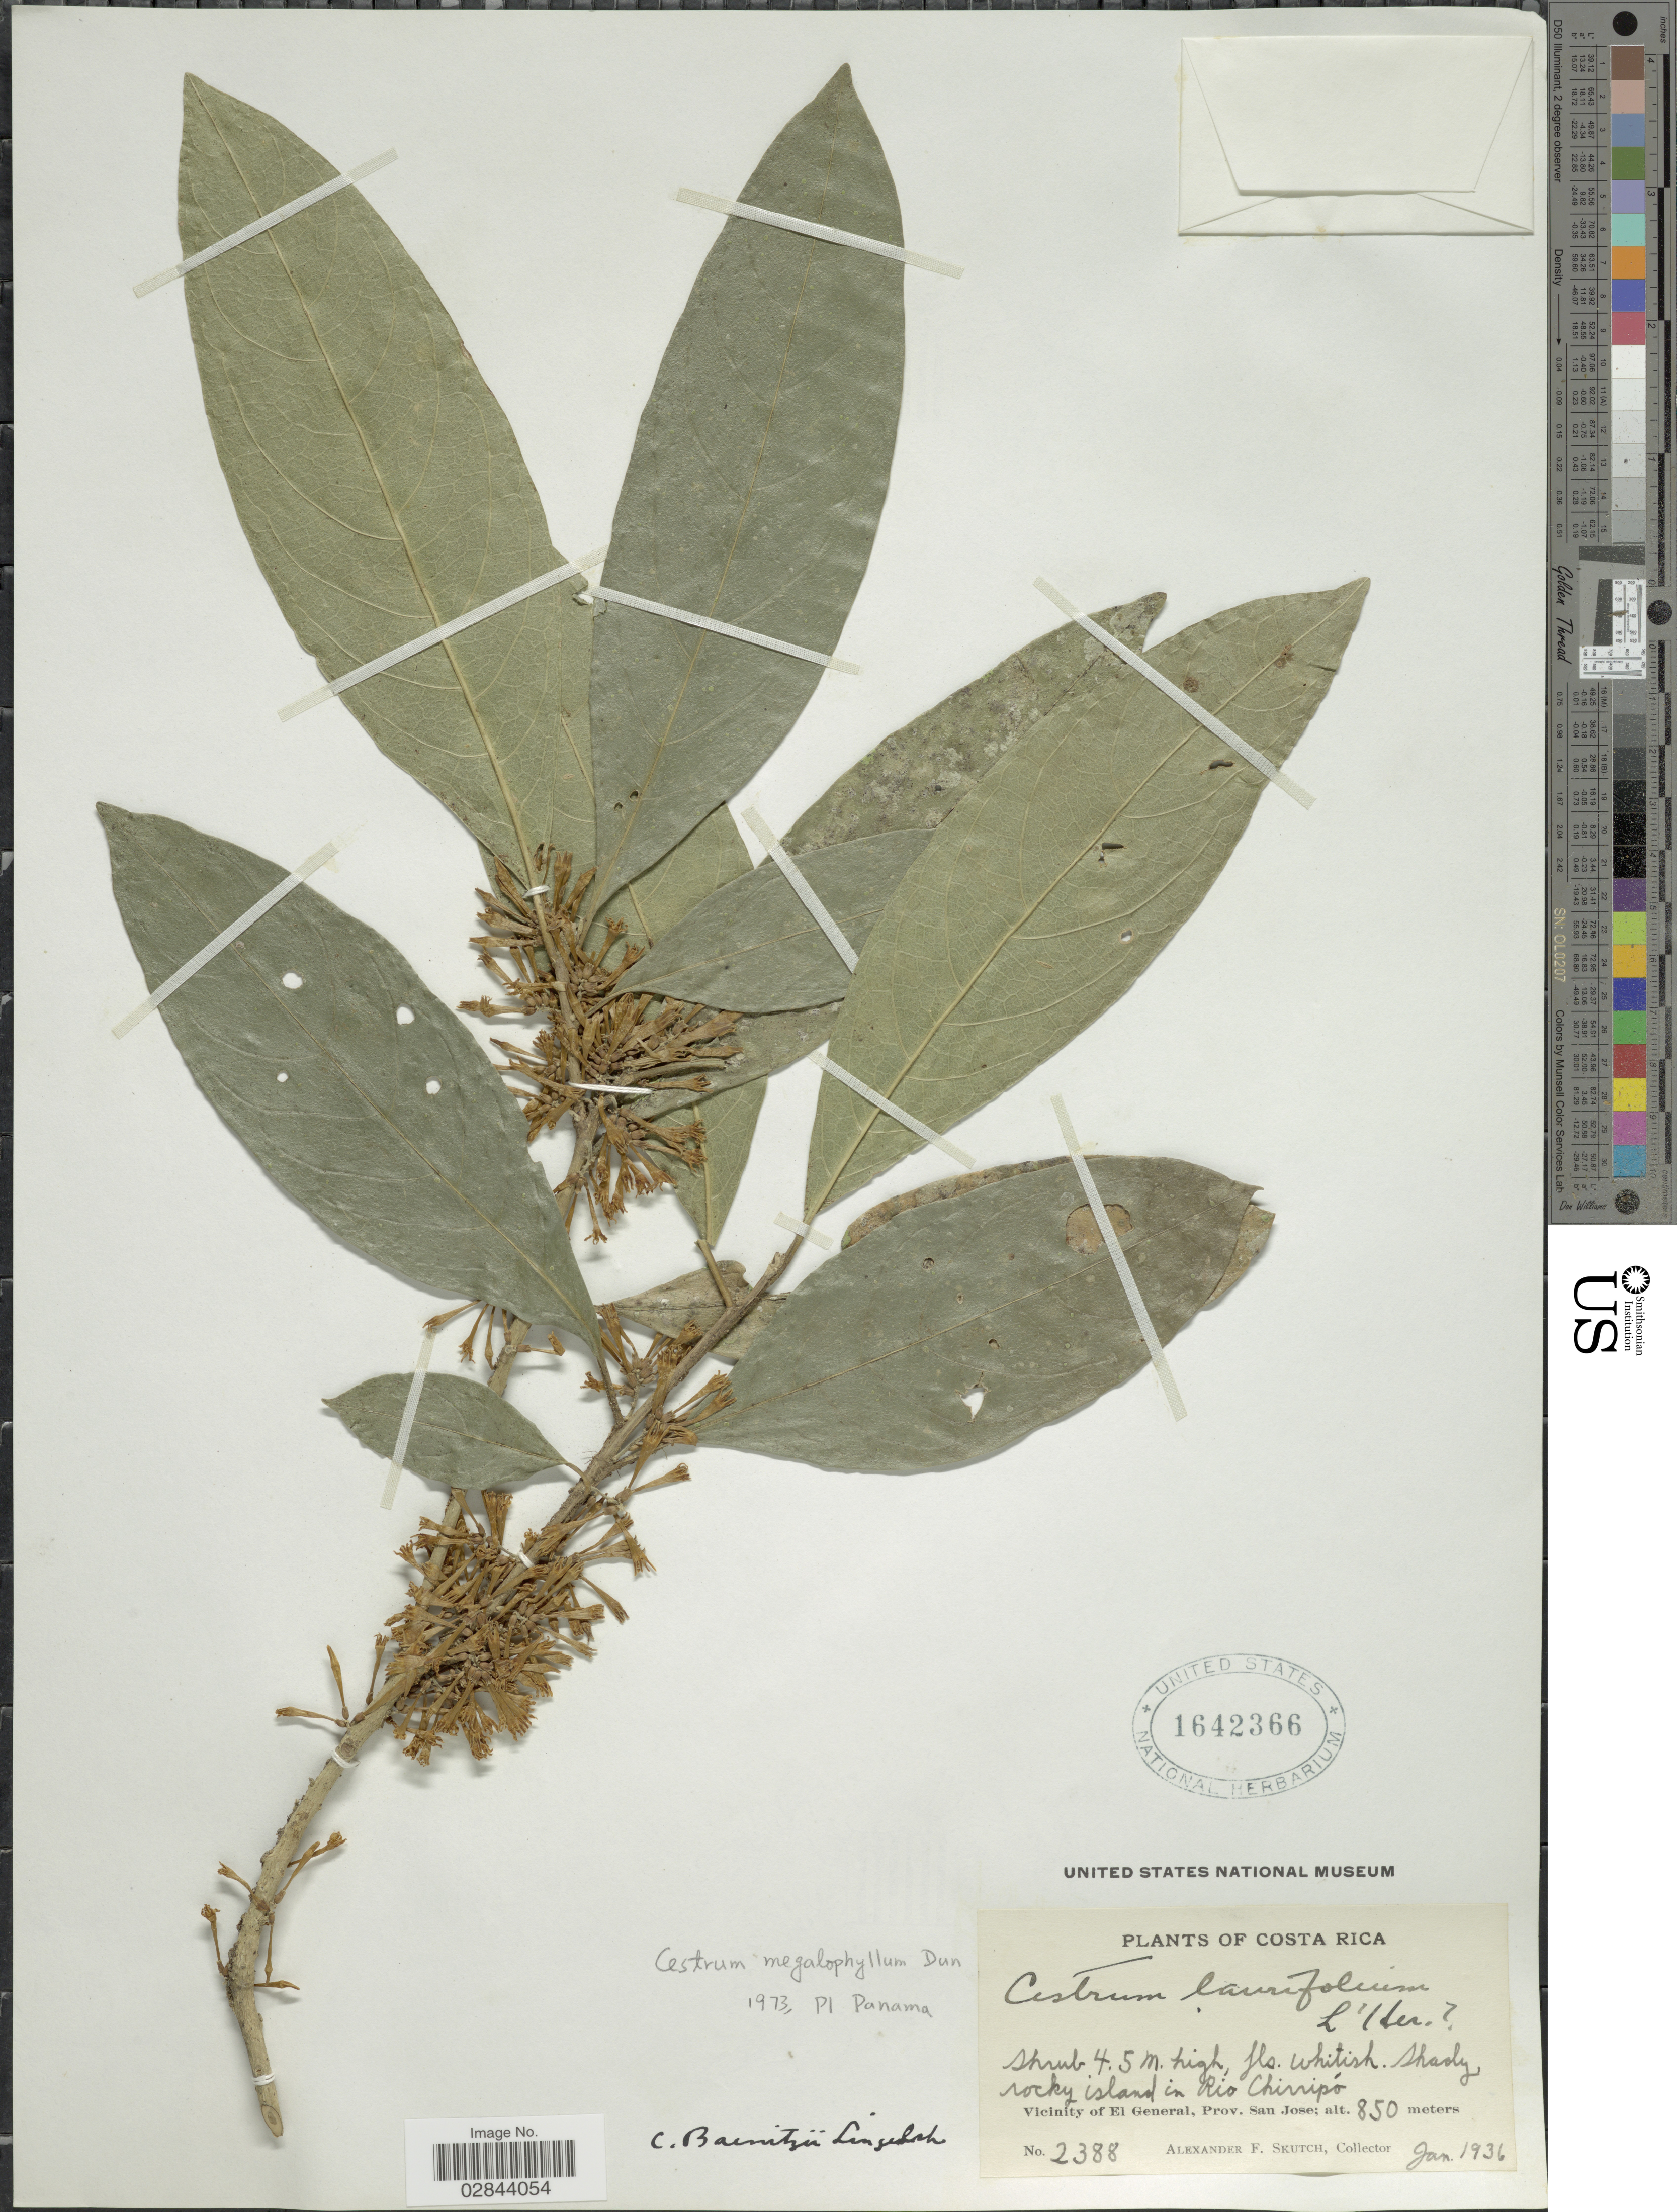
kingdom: Plantae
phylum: Tracheophyta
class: Magnoliopsida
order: Solanales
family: Solanaceae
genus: Cestrum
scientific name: Cestrum schlechtendahlii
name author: G. Don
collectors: A. F. Skutch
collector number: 2388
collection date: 1936-01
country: Costa Rica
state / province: San José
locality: Shady rocky island in Rio Chirripó, Vicinity of El General, Prov. San Jose.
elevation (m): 850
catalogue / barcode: US 1642366